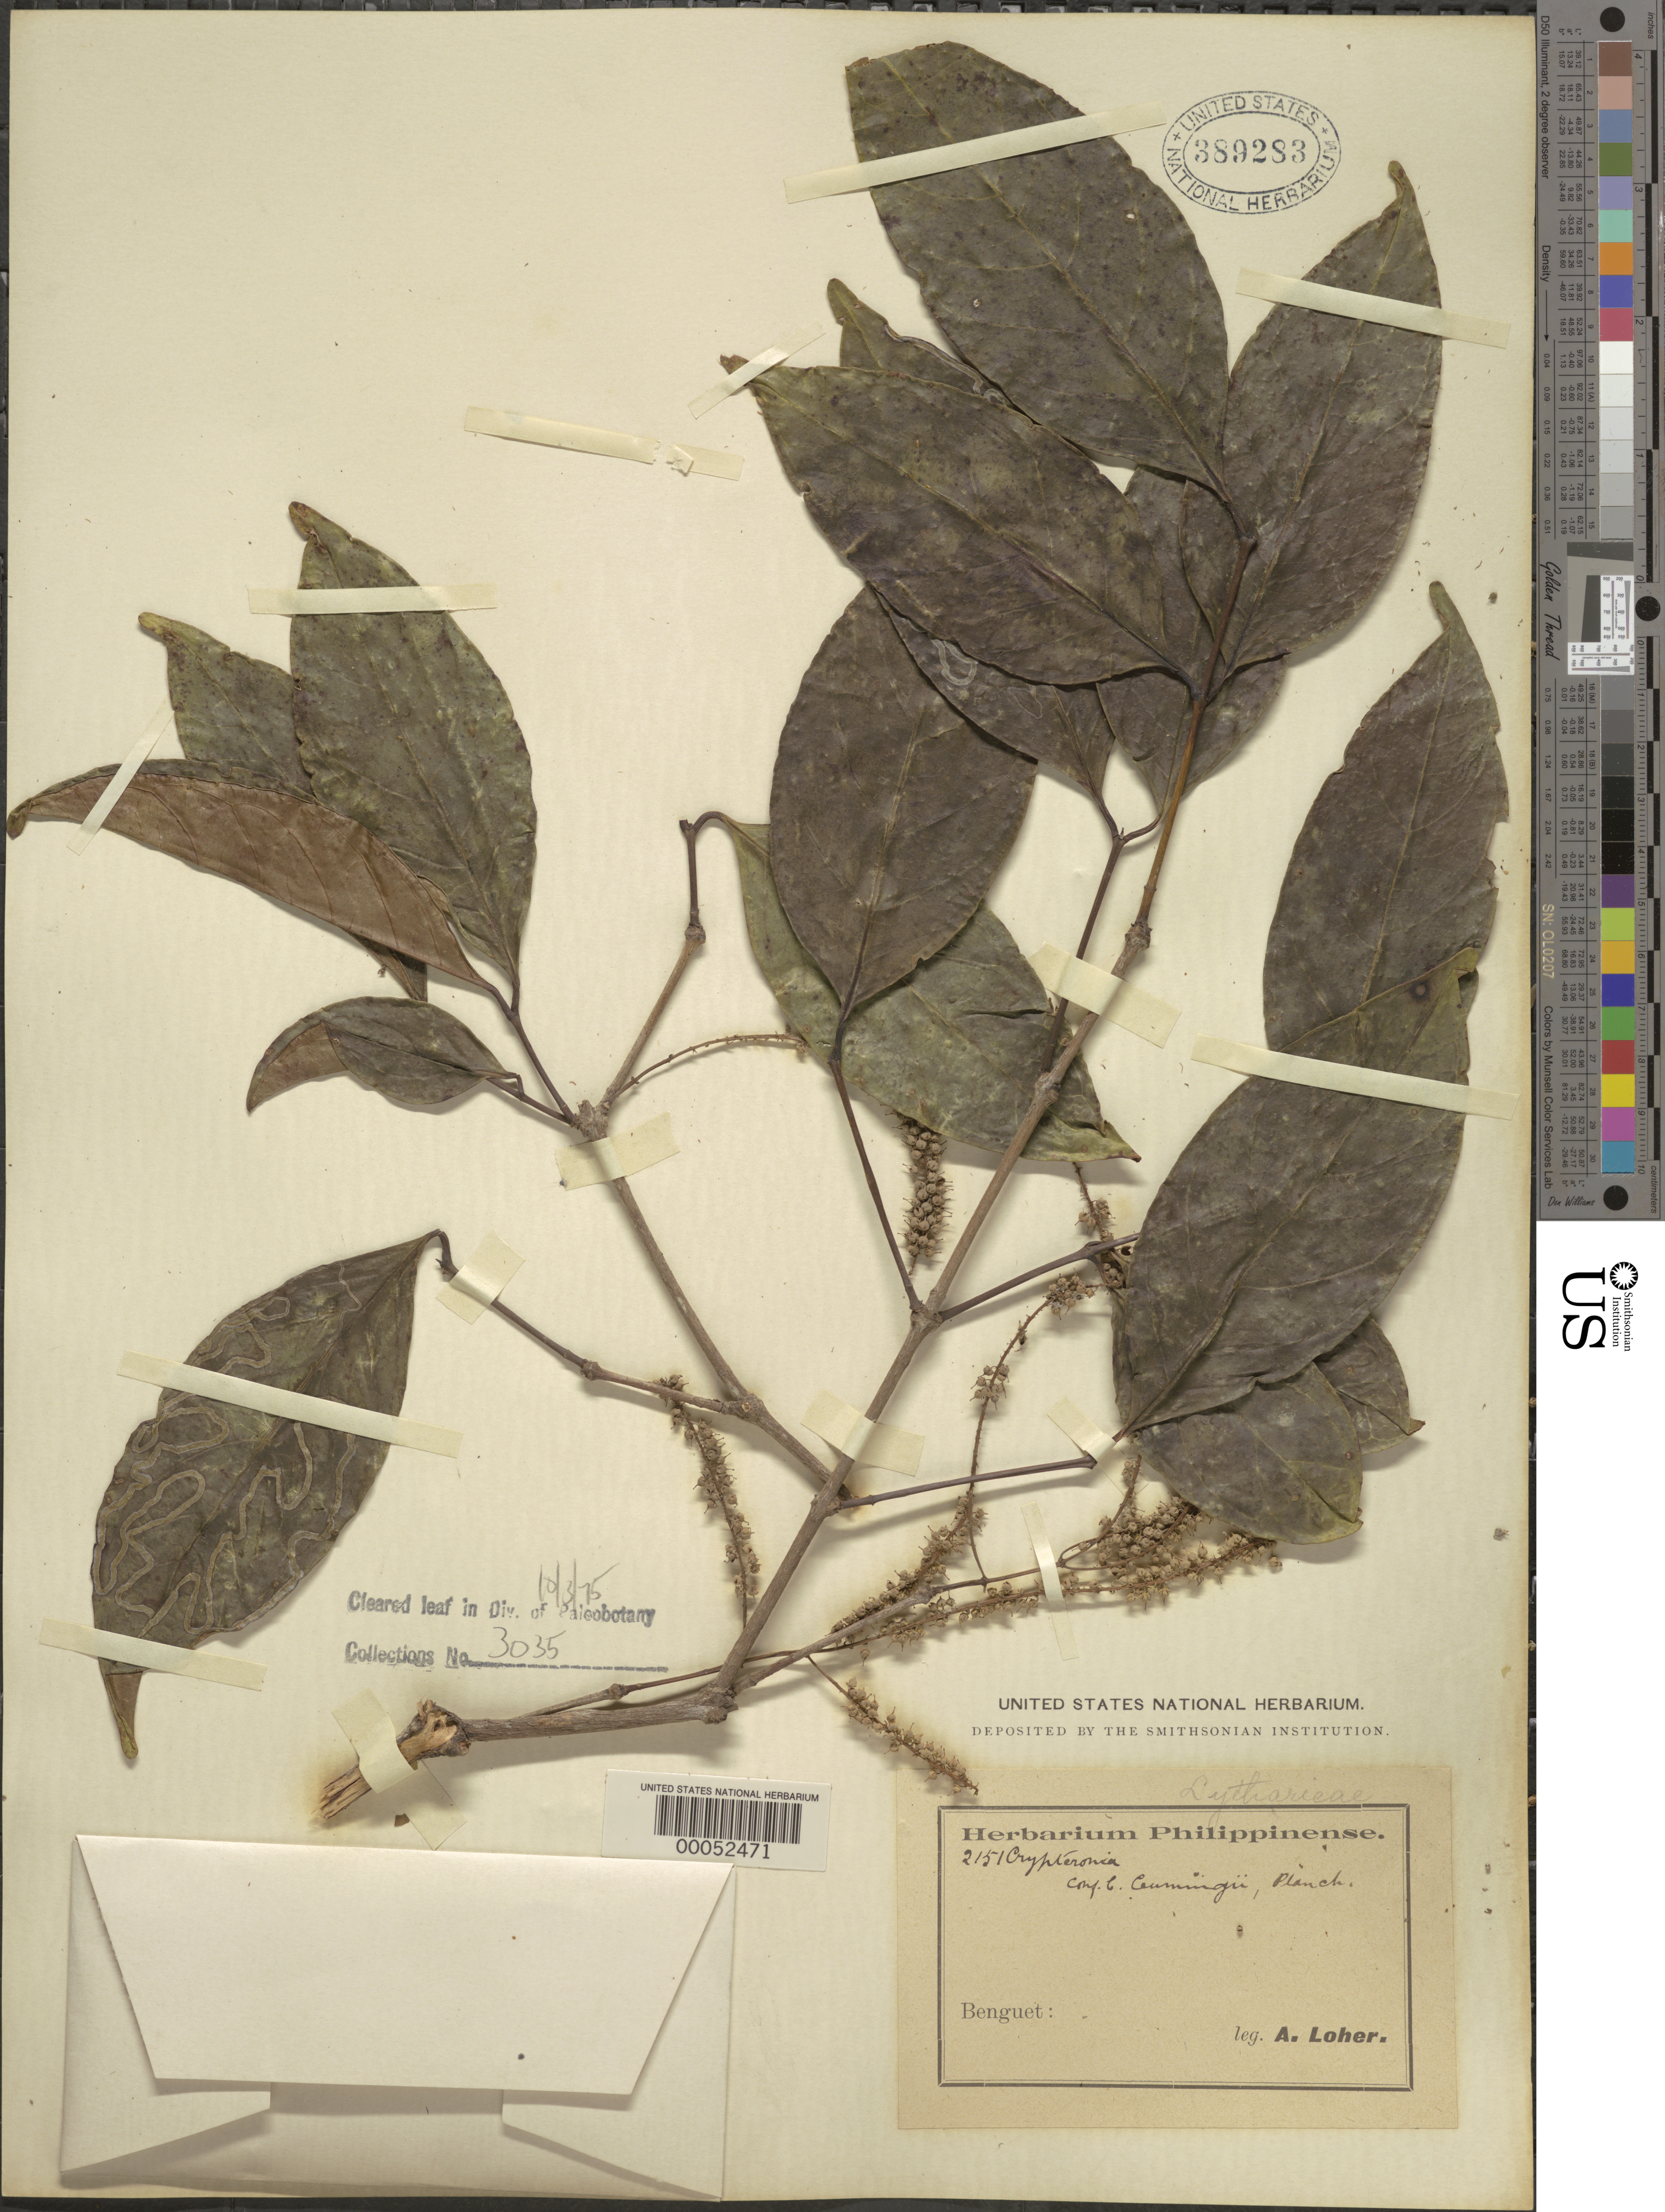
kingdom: Plantae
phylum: Tracheophyta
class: Magnoliopsida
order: Myrtales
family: Crypteroniaceae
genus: Crypteronia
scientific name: Crypteronia cumingii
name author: (Planch.) Endl.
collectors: A. Loher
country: Philippines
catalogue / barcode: US 389283